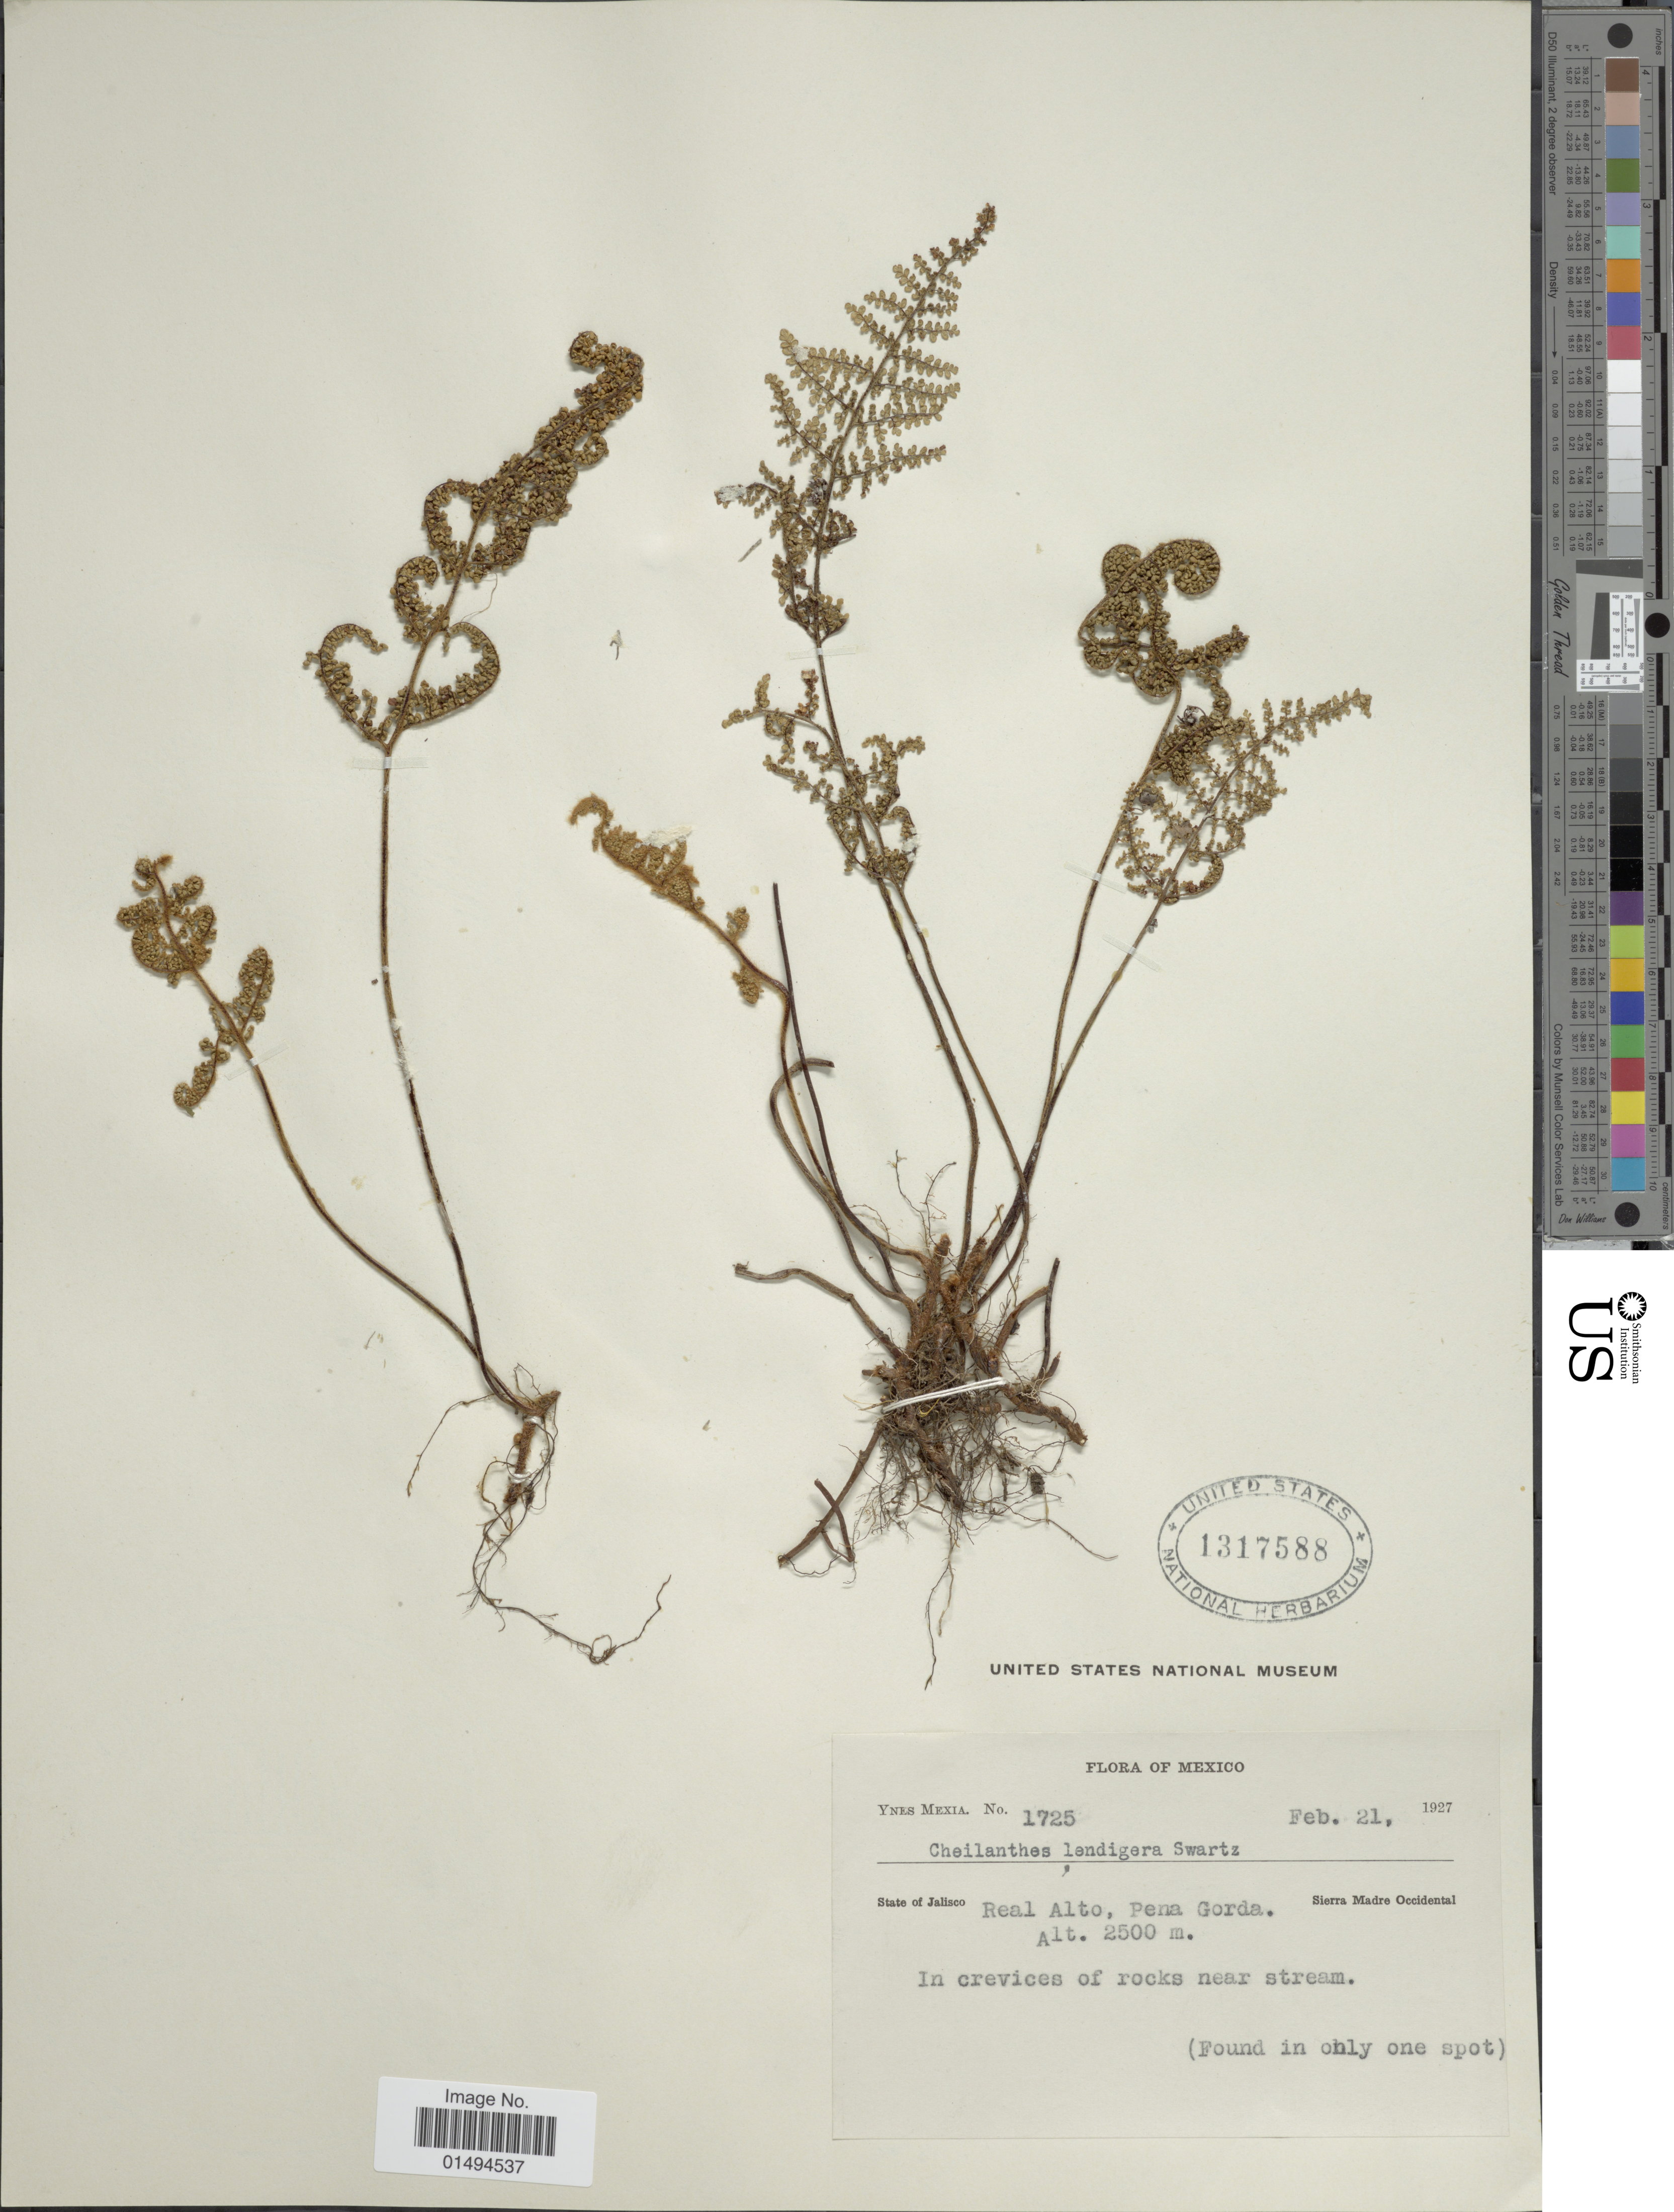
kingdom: Plantae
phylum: Tracheophyta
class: Polypodiopsida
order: Polypodiales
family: Pteridaceae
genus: Myriopteris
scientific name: Myriopteris lendigera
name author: (Cav.) J. Sm.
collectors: Y. Mexia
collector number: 1725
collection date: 1927-02-21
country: Mexico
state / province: Jalisco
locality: Real Alto, Pena Gorda, Sierra Madre Occidental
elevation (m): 2500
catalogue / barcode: US 1317588